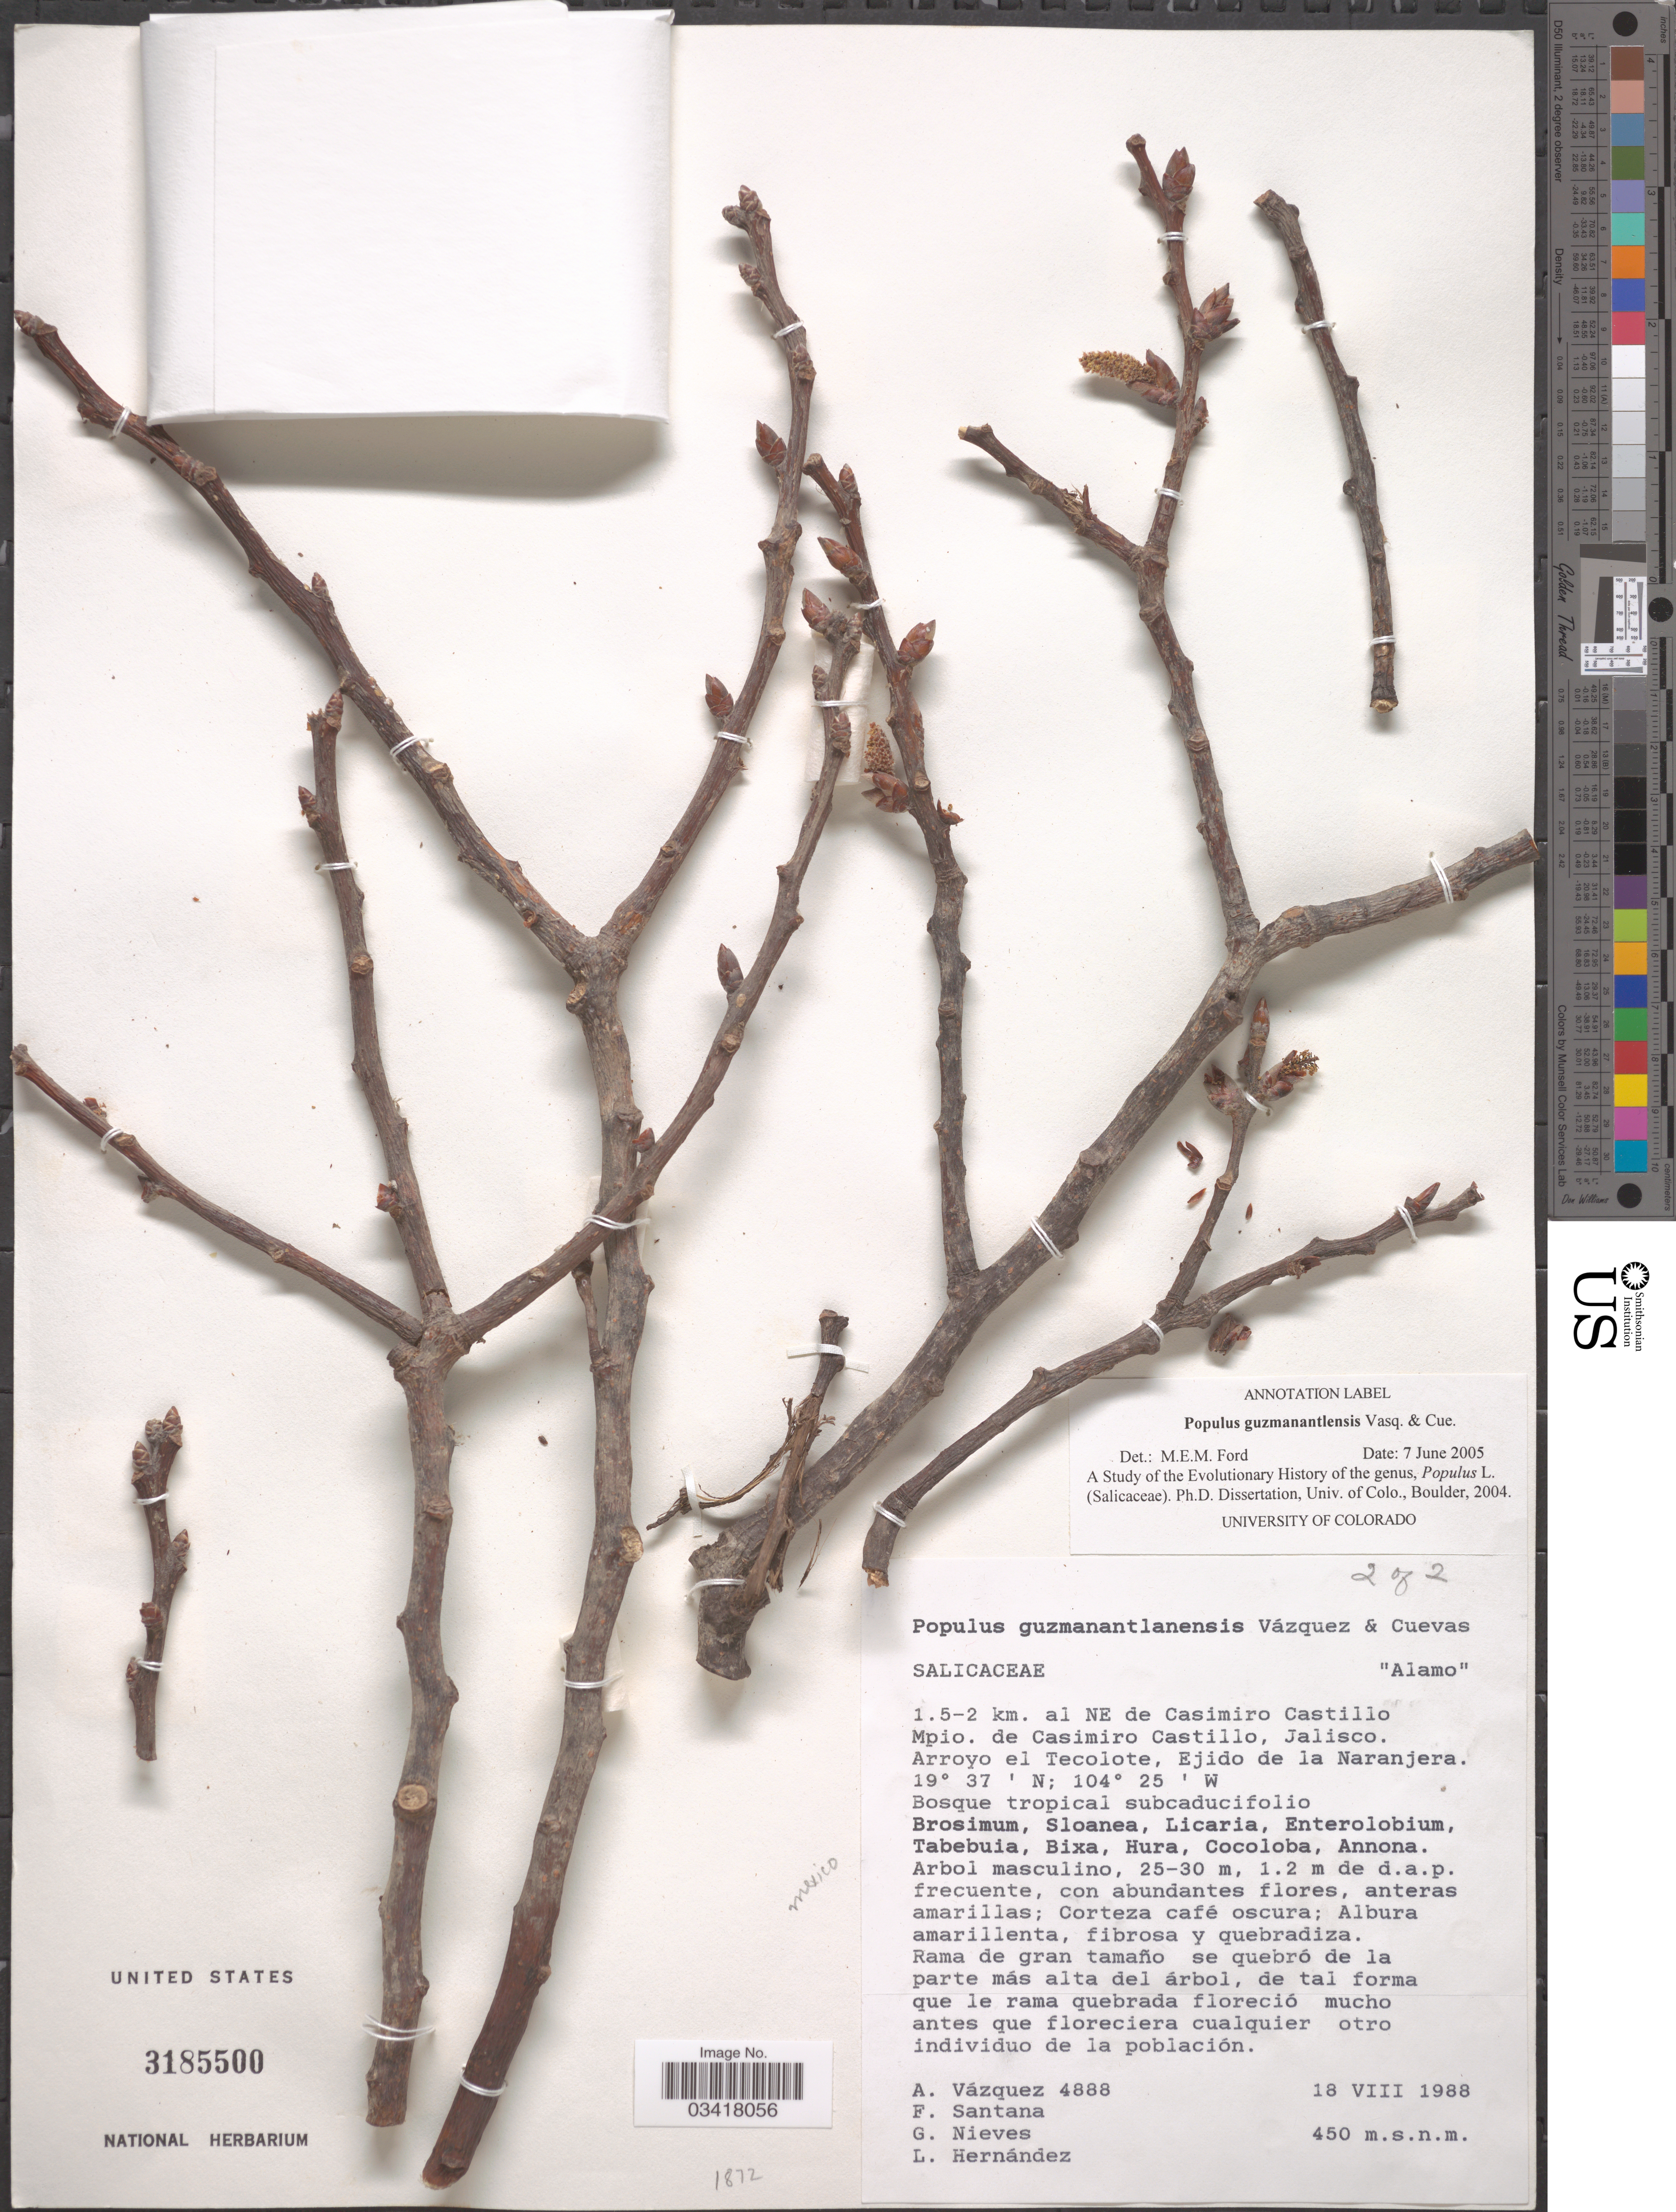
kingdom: Plantae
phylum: Tracheophyta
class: Magnoliopsida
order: Malpighiales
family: Salicaceae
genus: Populus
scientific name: Populus guzmanantlensis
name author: Vazquez & Cuevas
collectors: A. Vazquez, F. Santana, G. Nieves & L. Hernández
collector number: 4888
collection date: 1988-08-18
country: Mexico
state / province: Jalisco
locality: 1.5-2 km. al NE de Casimiro Castillo Mpio. de Casimiro Castillo, Jalisco. Arroyo el Tecolote, Ejido de la Naranjera.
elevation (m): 450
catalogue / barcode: US 3185500